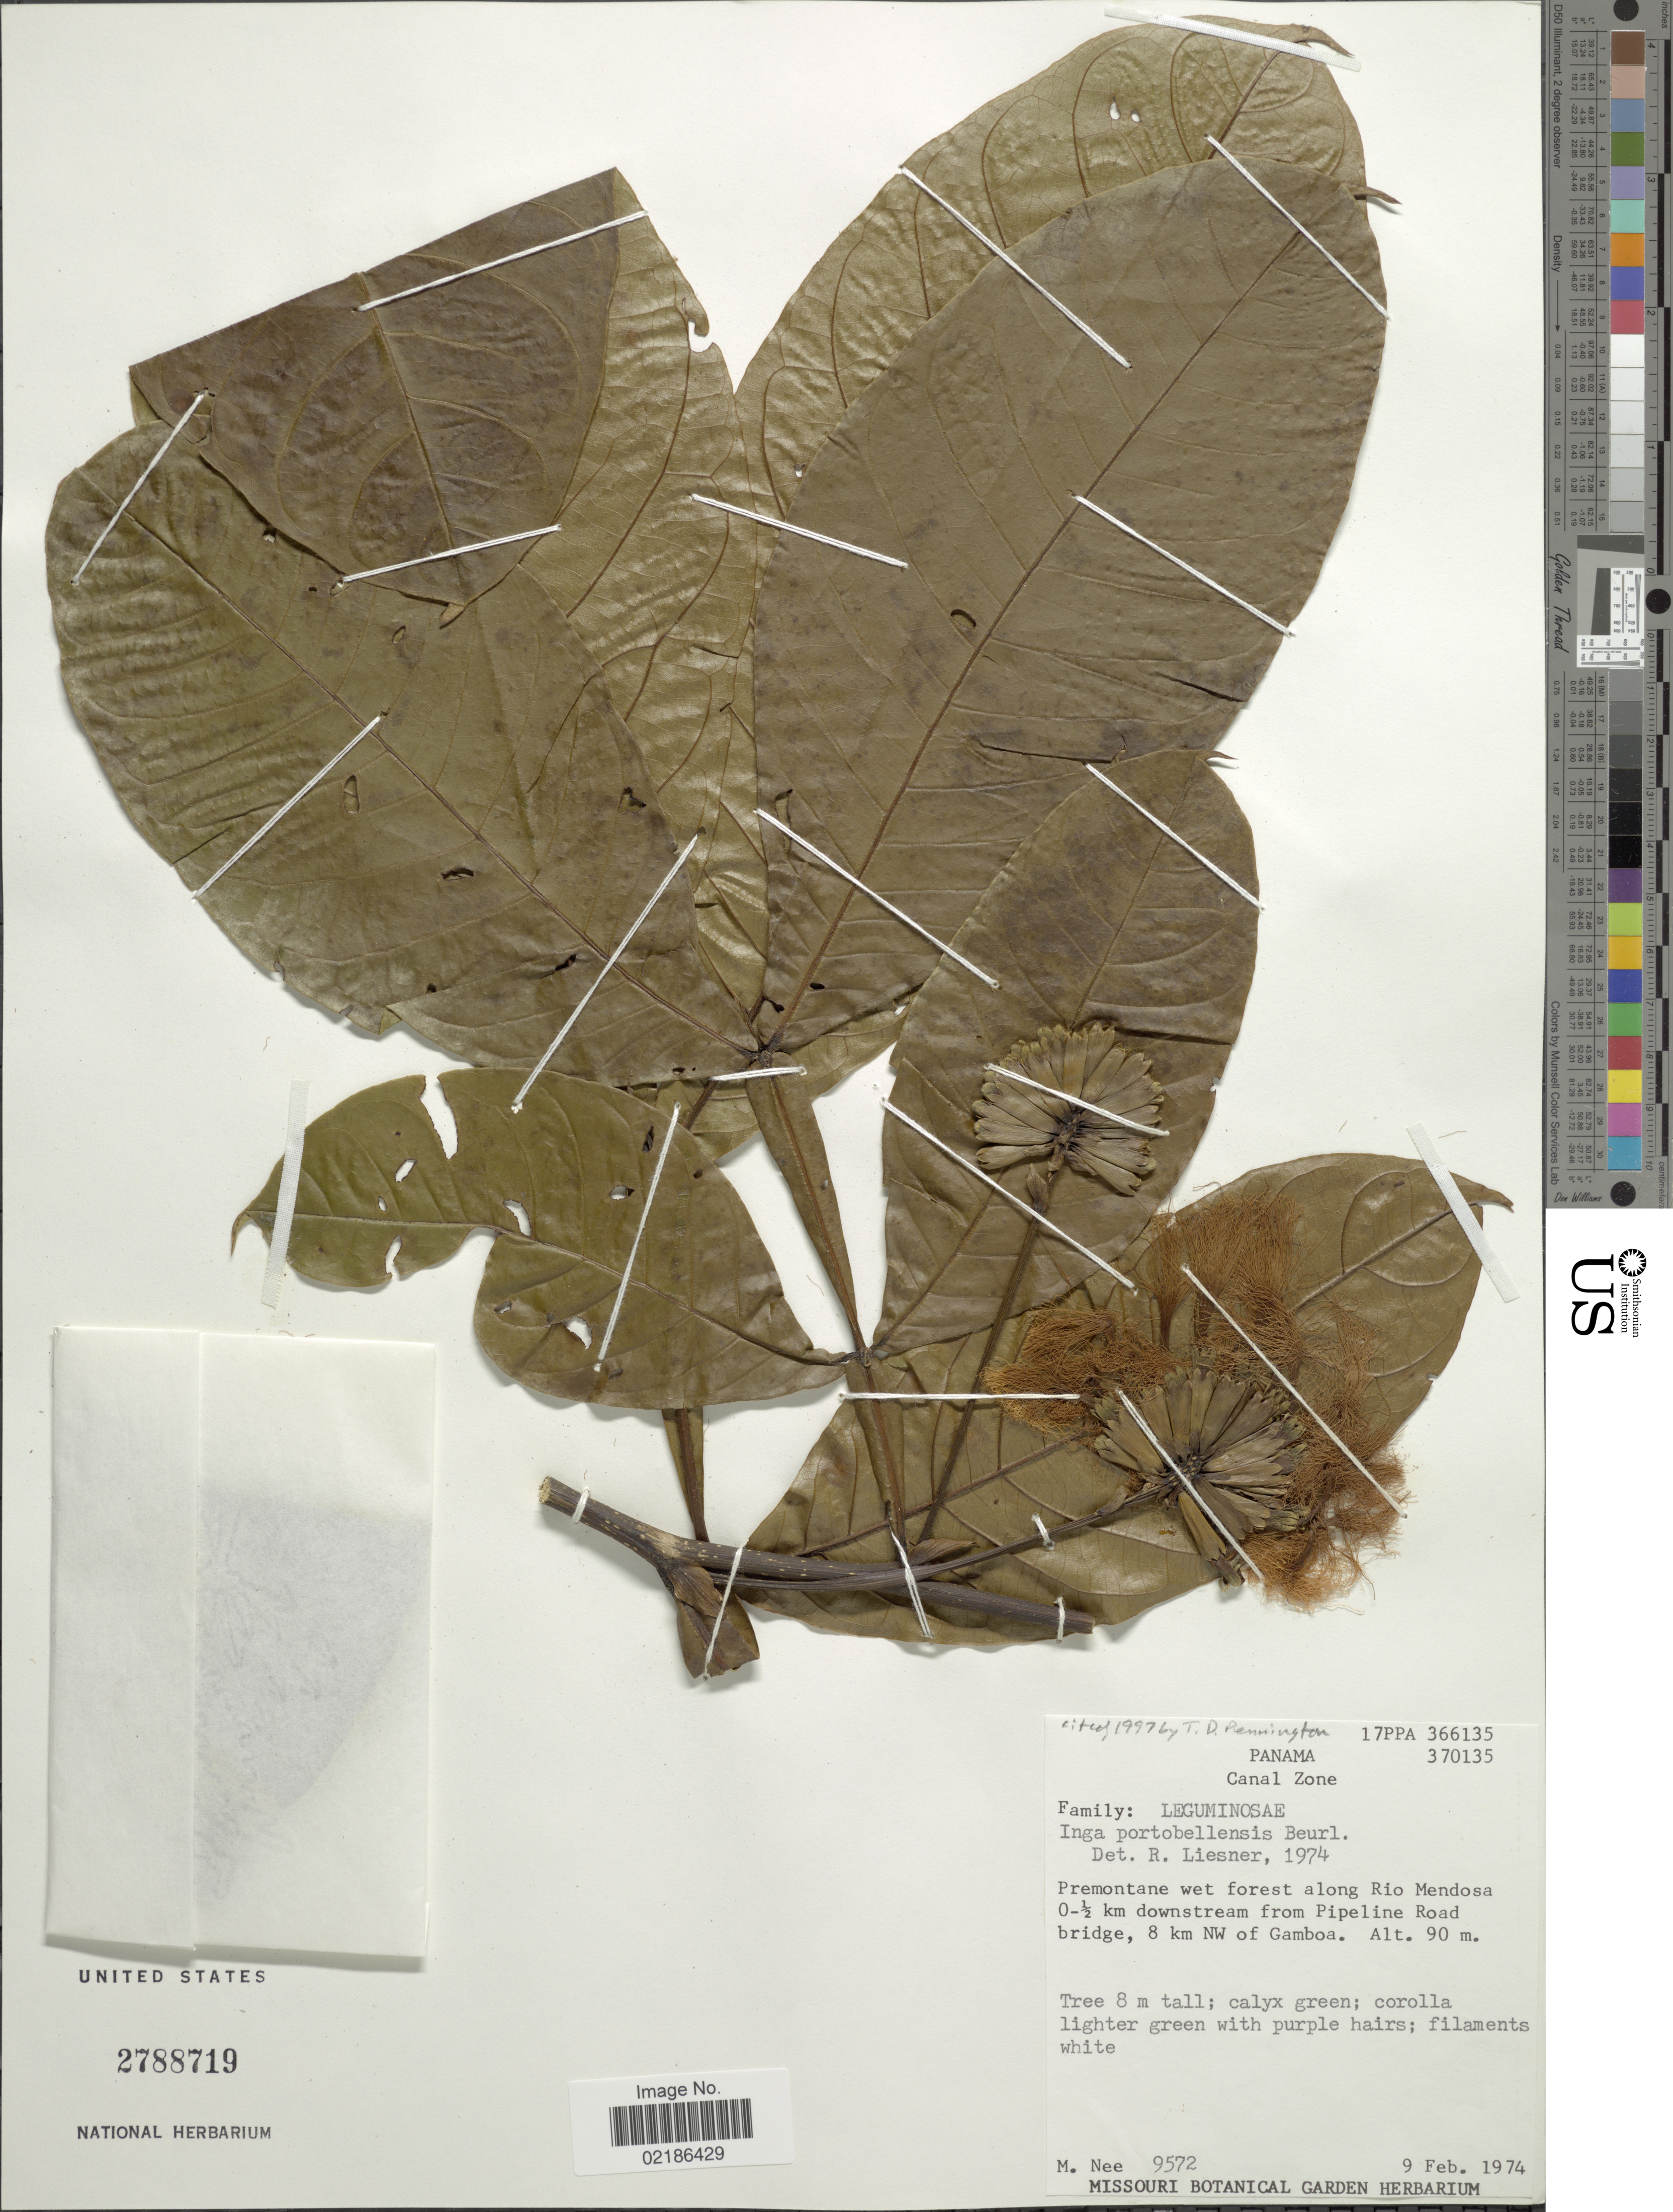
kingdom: Plantae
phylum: Tracheophyta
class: Magnoliopsida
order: Fabales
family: Fabaceae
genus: Inga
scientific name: Inga portobellensis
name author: Beurl.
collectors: M. Nee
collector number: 9572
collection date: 1974-02-09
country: Panama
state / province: Colón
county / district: Canal Zone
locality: Canal Zone, along Rio Mendosa 0-½ km downstream from Pipeline Road bridge, 8 km NW of Gamboa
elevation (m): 90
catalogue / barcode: US 2788719